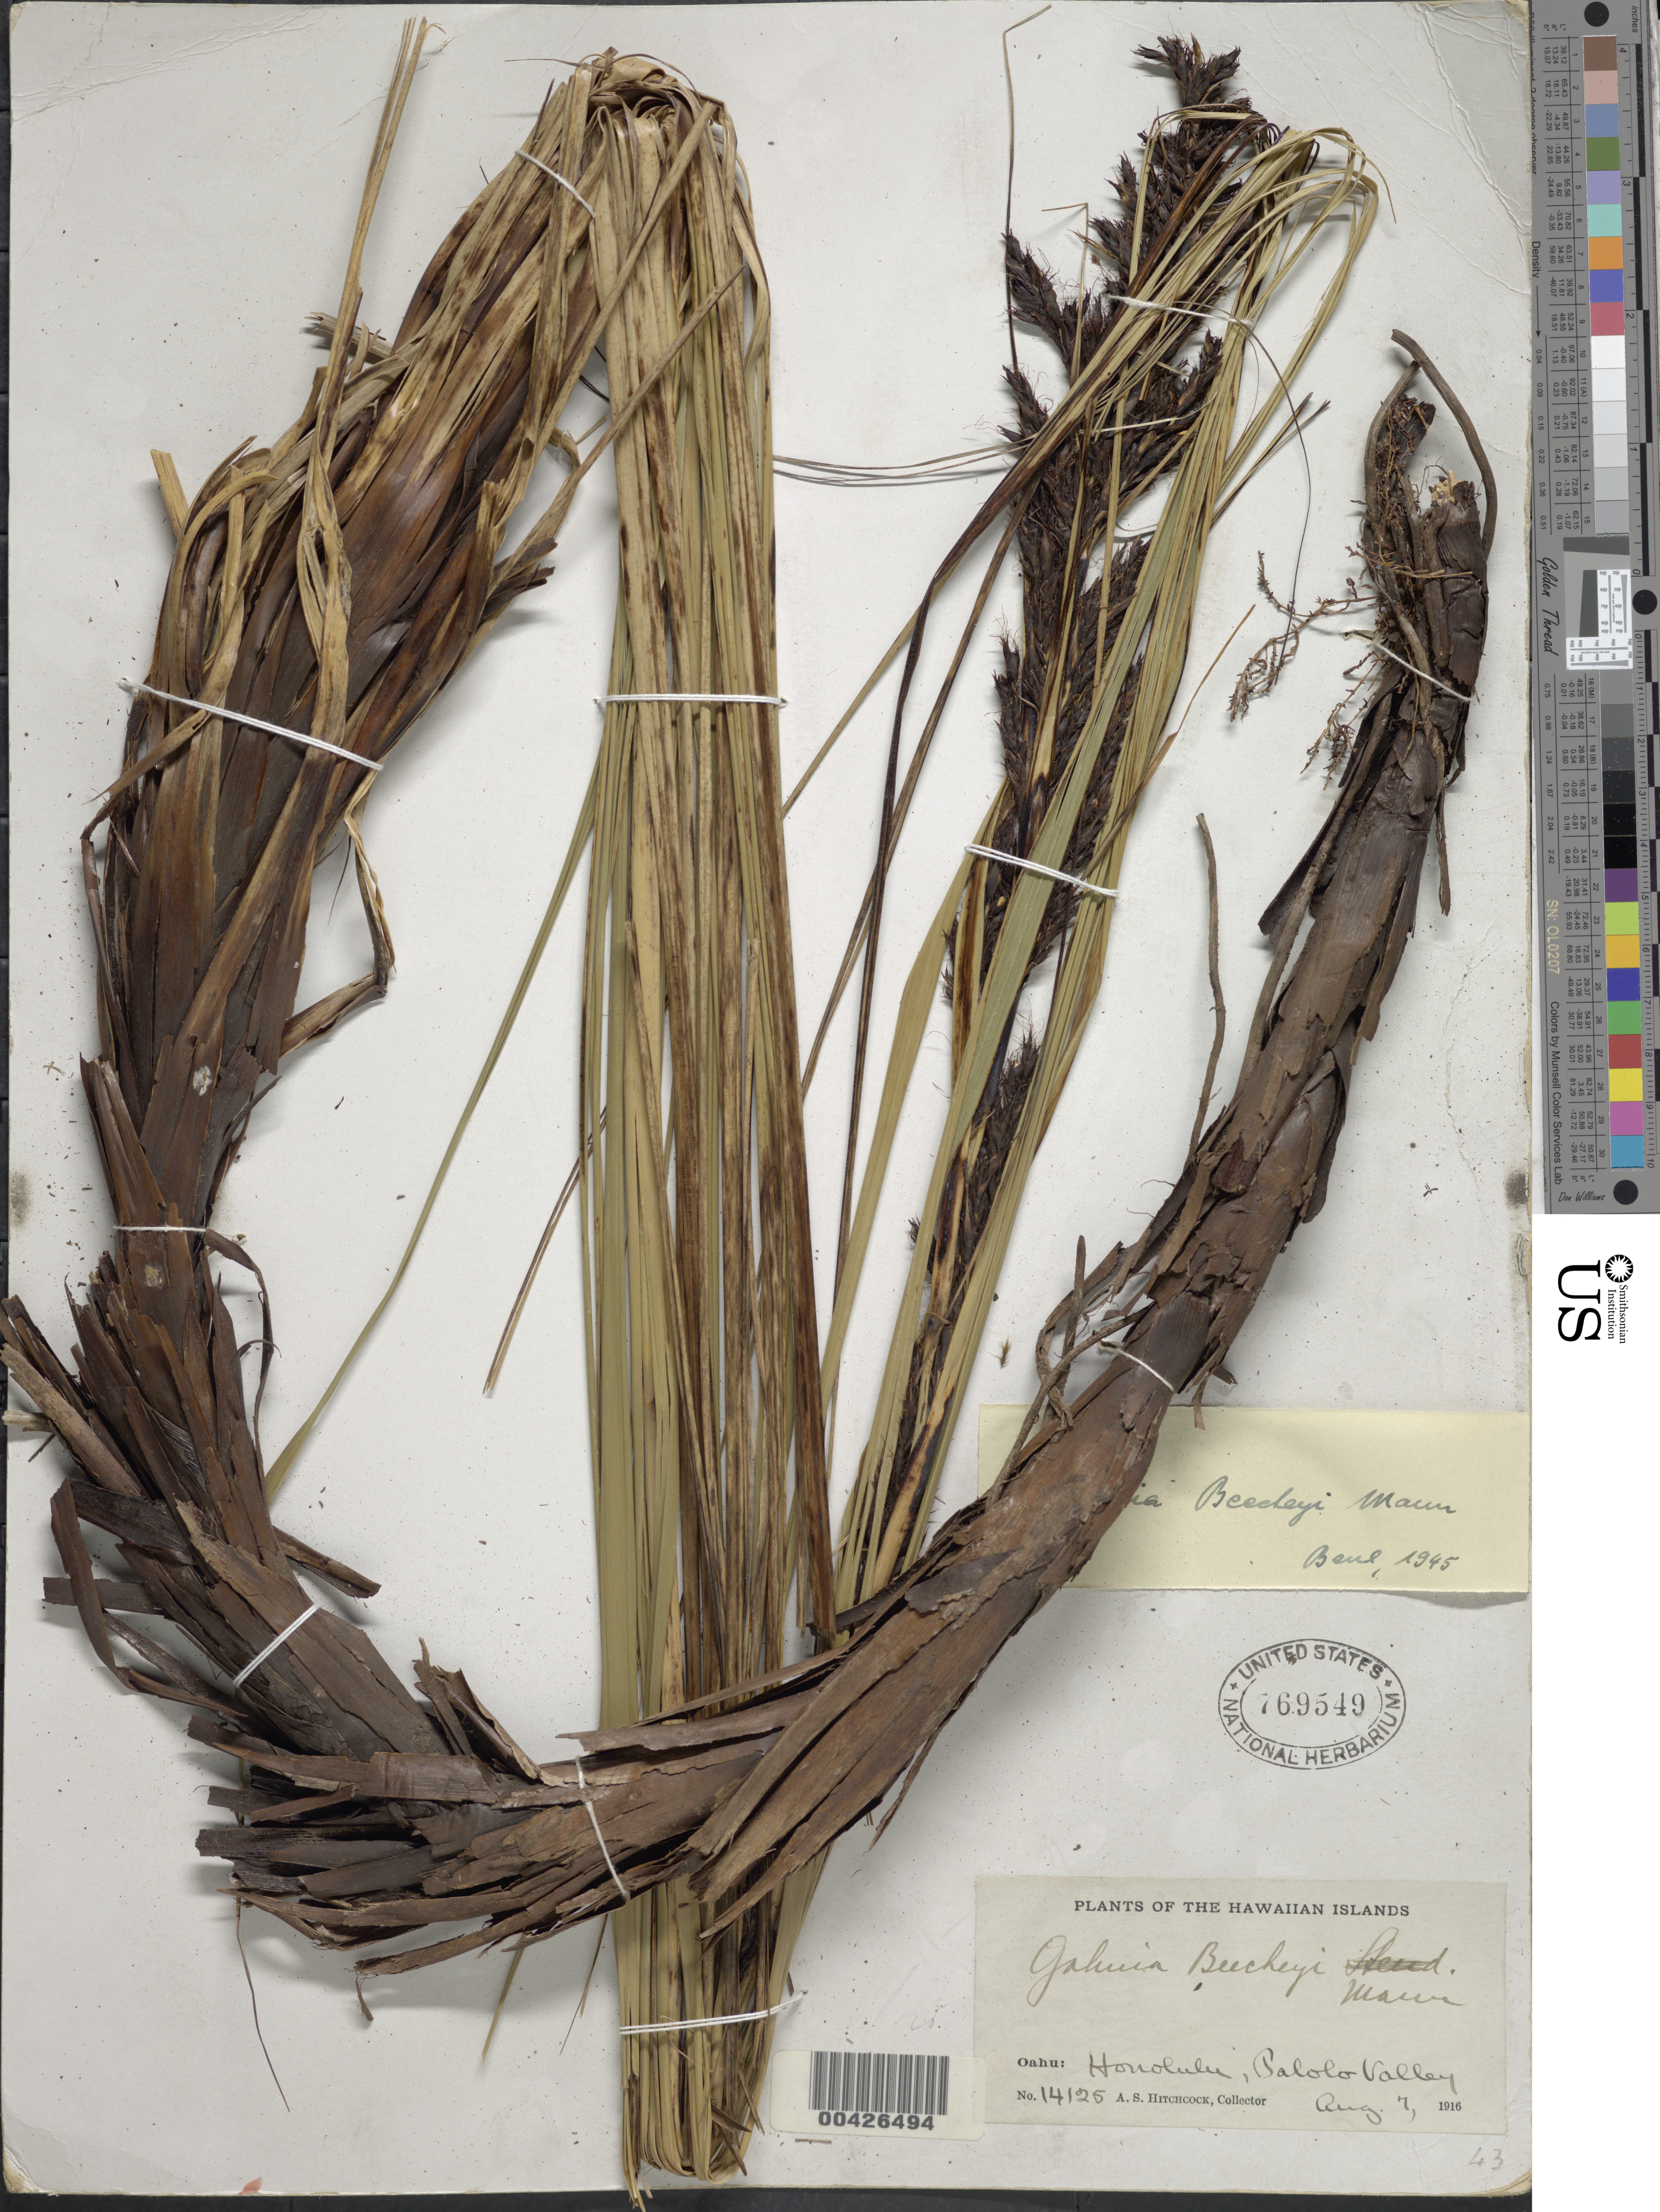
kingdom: Plantae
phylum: Tracheophyta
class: Liliopsida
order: Poales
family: Cyperaceae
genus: Gahnia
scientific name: Gahnia beecheyi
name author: H. Mann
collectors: A. S. Hitchcock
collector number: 14125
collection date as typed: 7 Aug 1916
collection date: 1916-08-07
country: United States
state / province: Hawaii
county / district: Honolulu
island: Oahu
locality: Honolulu, Palolo Valley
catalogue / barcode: US 769549